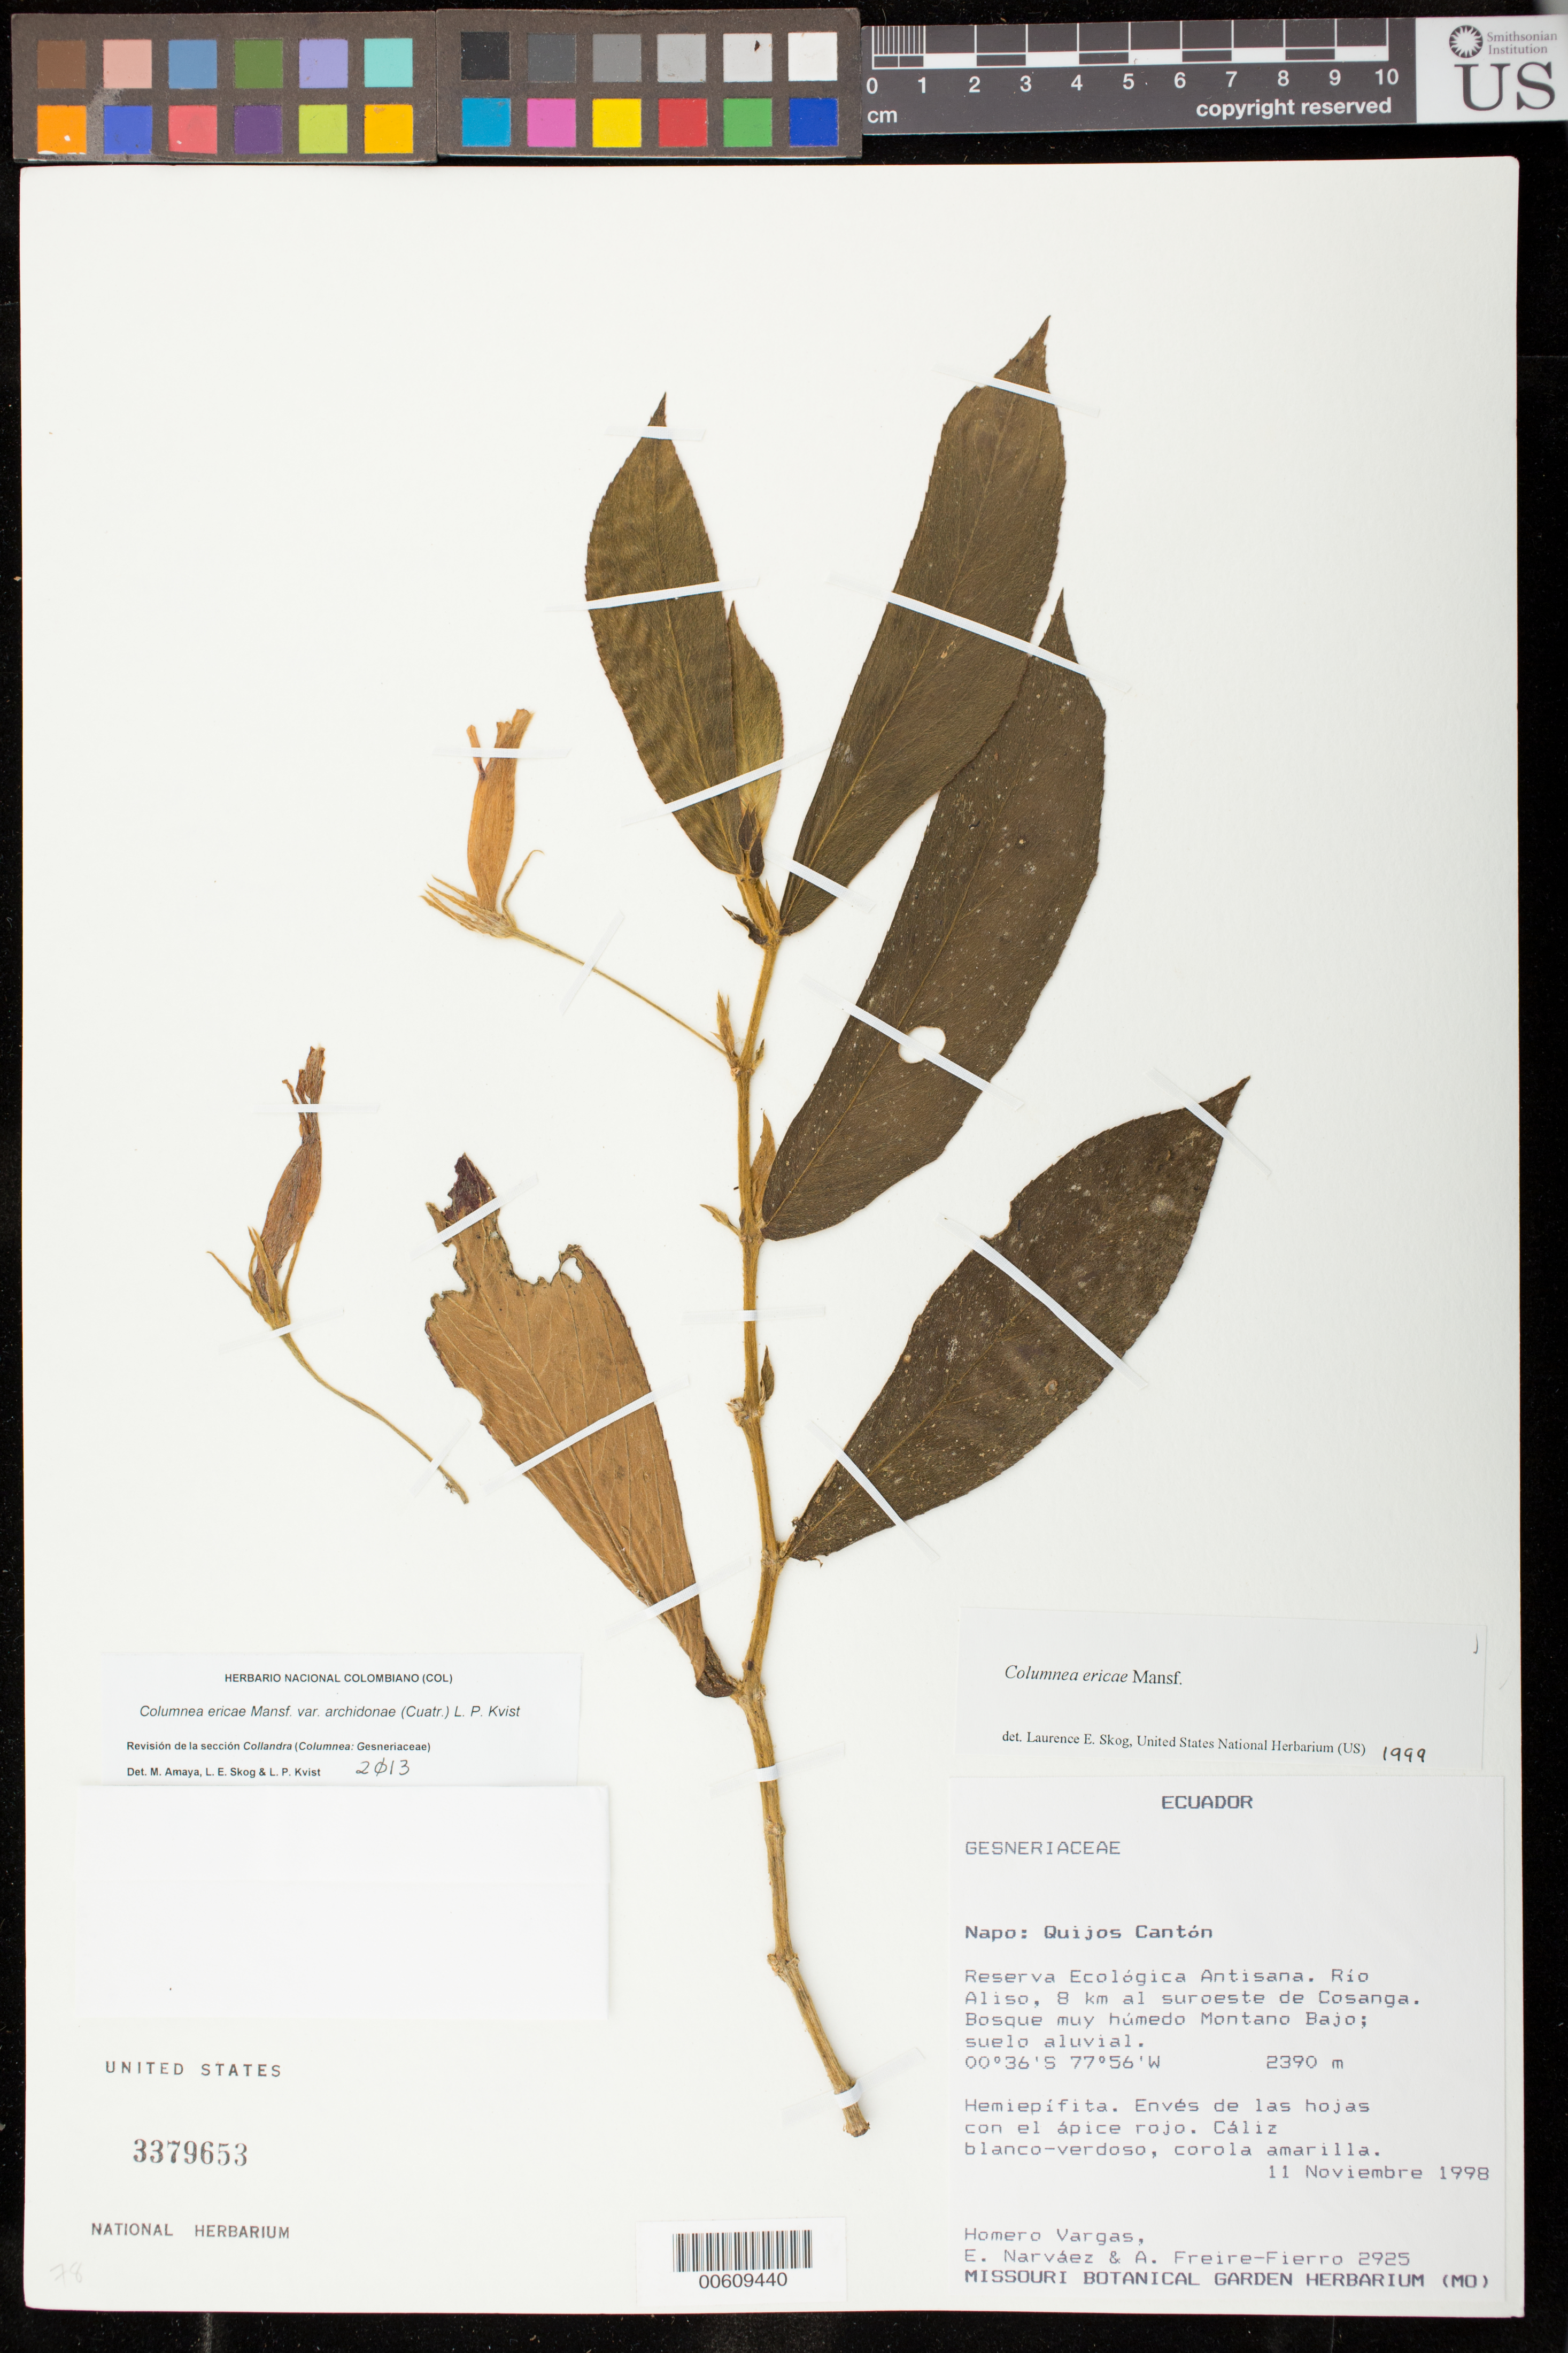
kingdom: Plantae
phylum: Tracheophyta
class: Magnoliopsida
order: Lamiales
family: Gesneriaceae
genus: Columnea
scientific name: Columnea ericae var. archidonae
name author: (Cuatrec.) L.P. Kvist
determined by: Amaya-Márquez, M.; Skog, Laurence E.; Kvist, L. P.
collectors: H. Vargas, E. Narváez & A. Freire-Fierro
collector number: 2925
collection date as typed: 11 Nov 1998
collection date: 1998-11-11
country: Ecuador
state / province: Napo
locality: Quijos Cantón; Reserva Ecológica Antisana, Río Aliso, 8 km al suroeste de Cosanga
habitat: Bosque muy húmedo montano bajo; suelo aluvial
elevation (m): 2390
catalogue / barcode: US 3379653